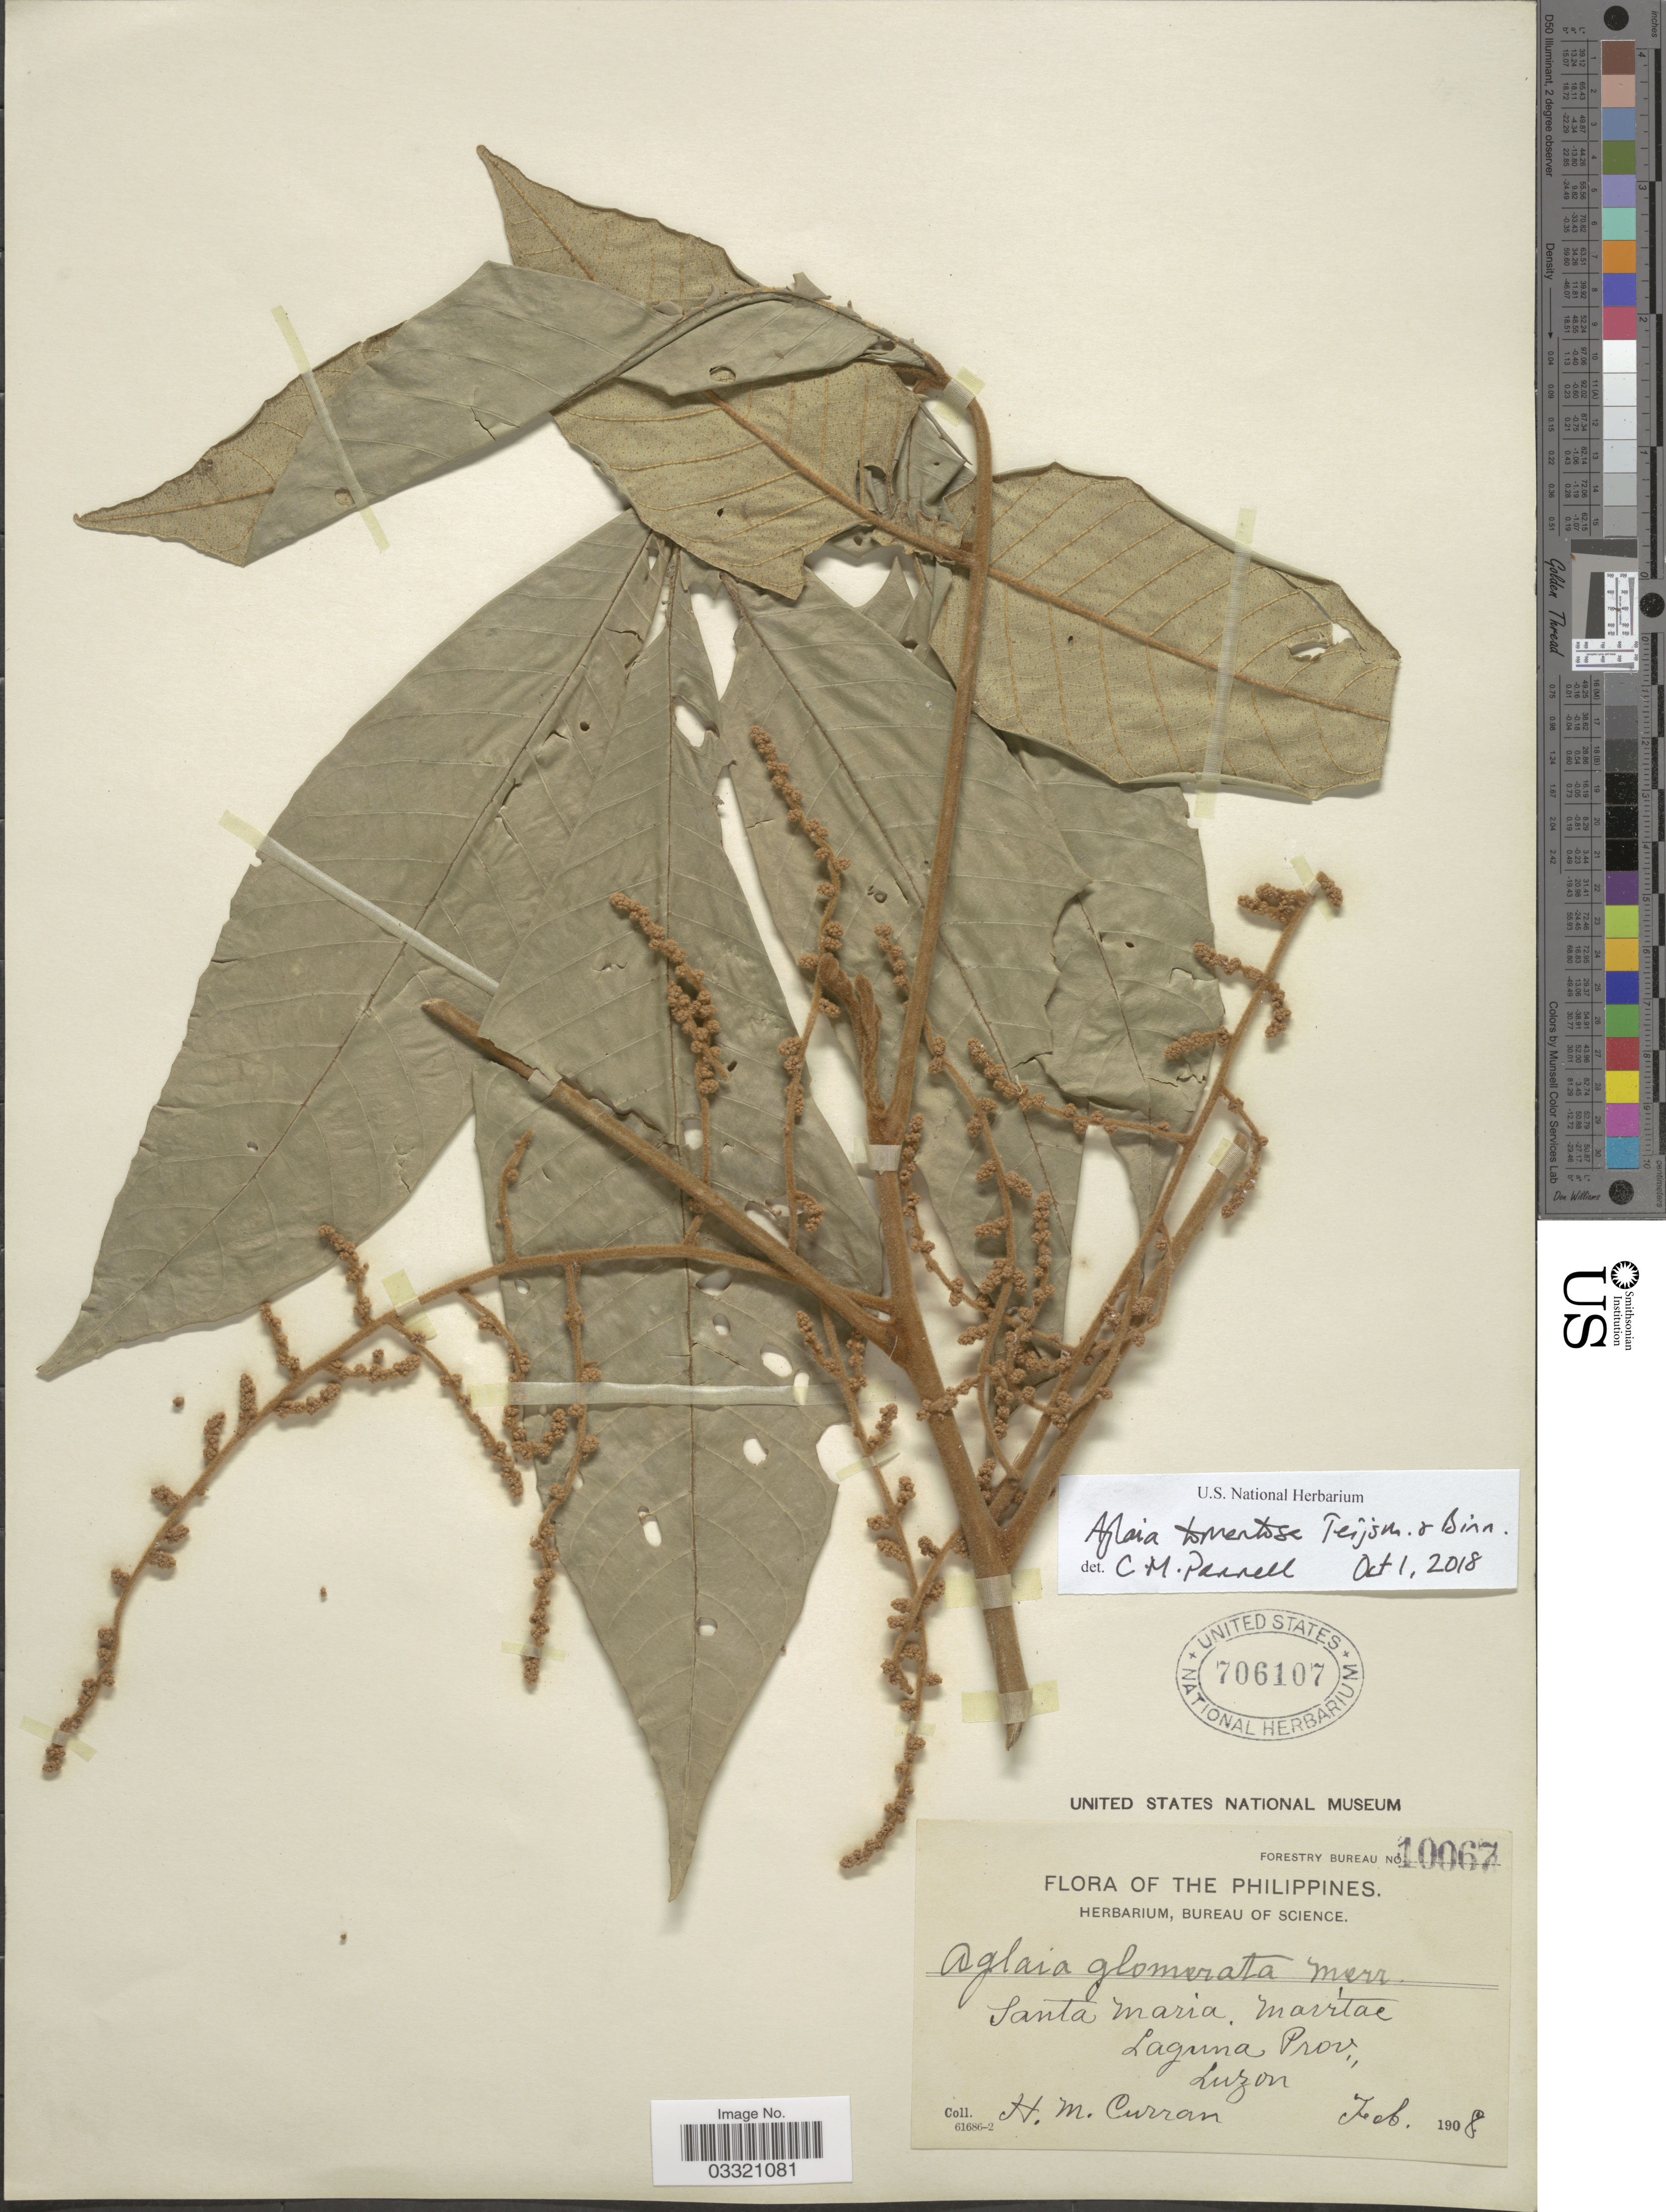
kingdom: Plantae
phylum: Tracheophyta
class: Magnoliopsida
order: Sapindales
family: Meliaceae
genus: Aglaia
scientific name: Aglaia tomentosa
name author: Teijsm. & Binn.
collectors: H. M. Curran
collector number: Forestry Bureau 10067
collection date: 1908-02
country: Philippines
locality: Santa Maria Mavitac. Laguna Prov., Luzon.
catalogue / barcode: US 706107